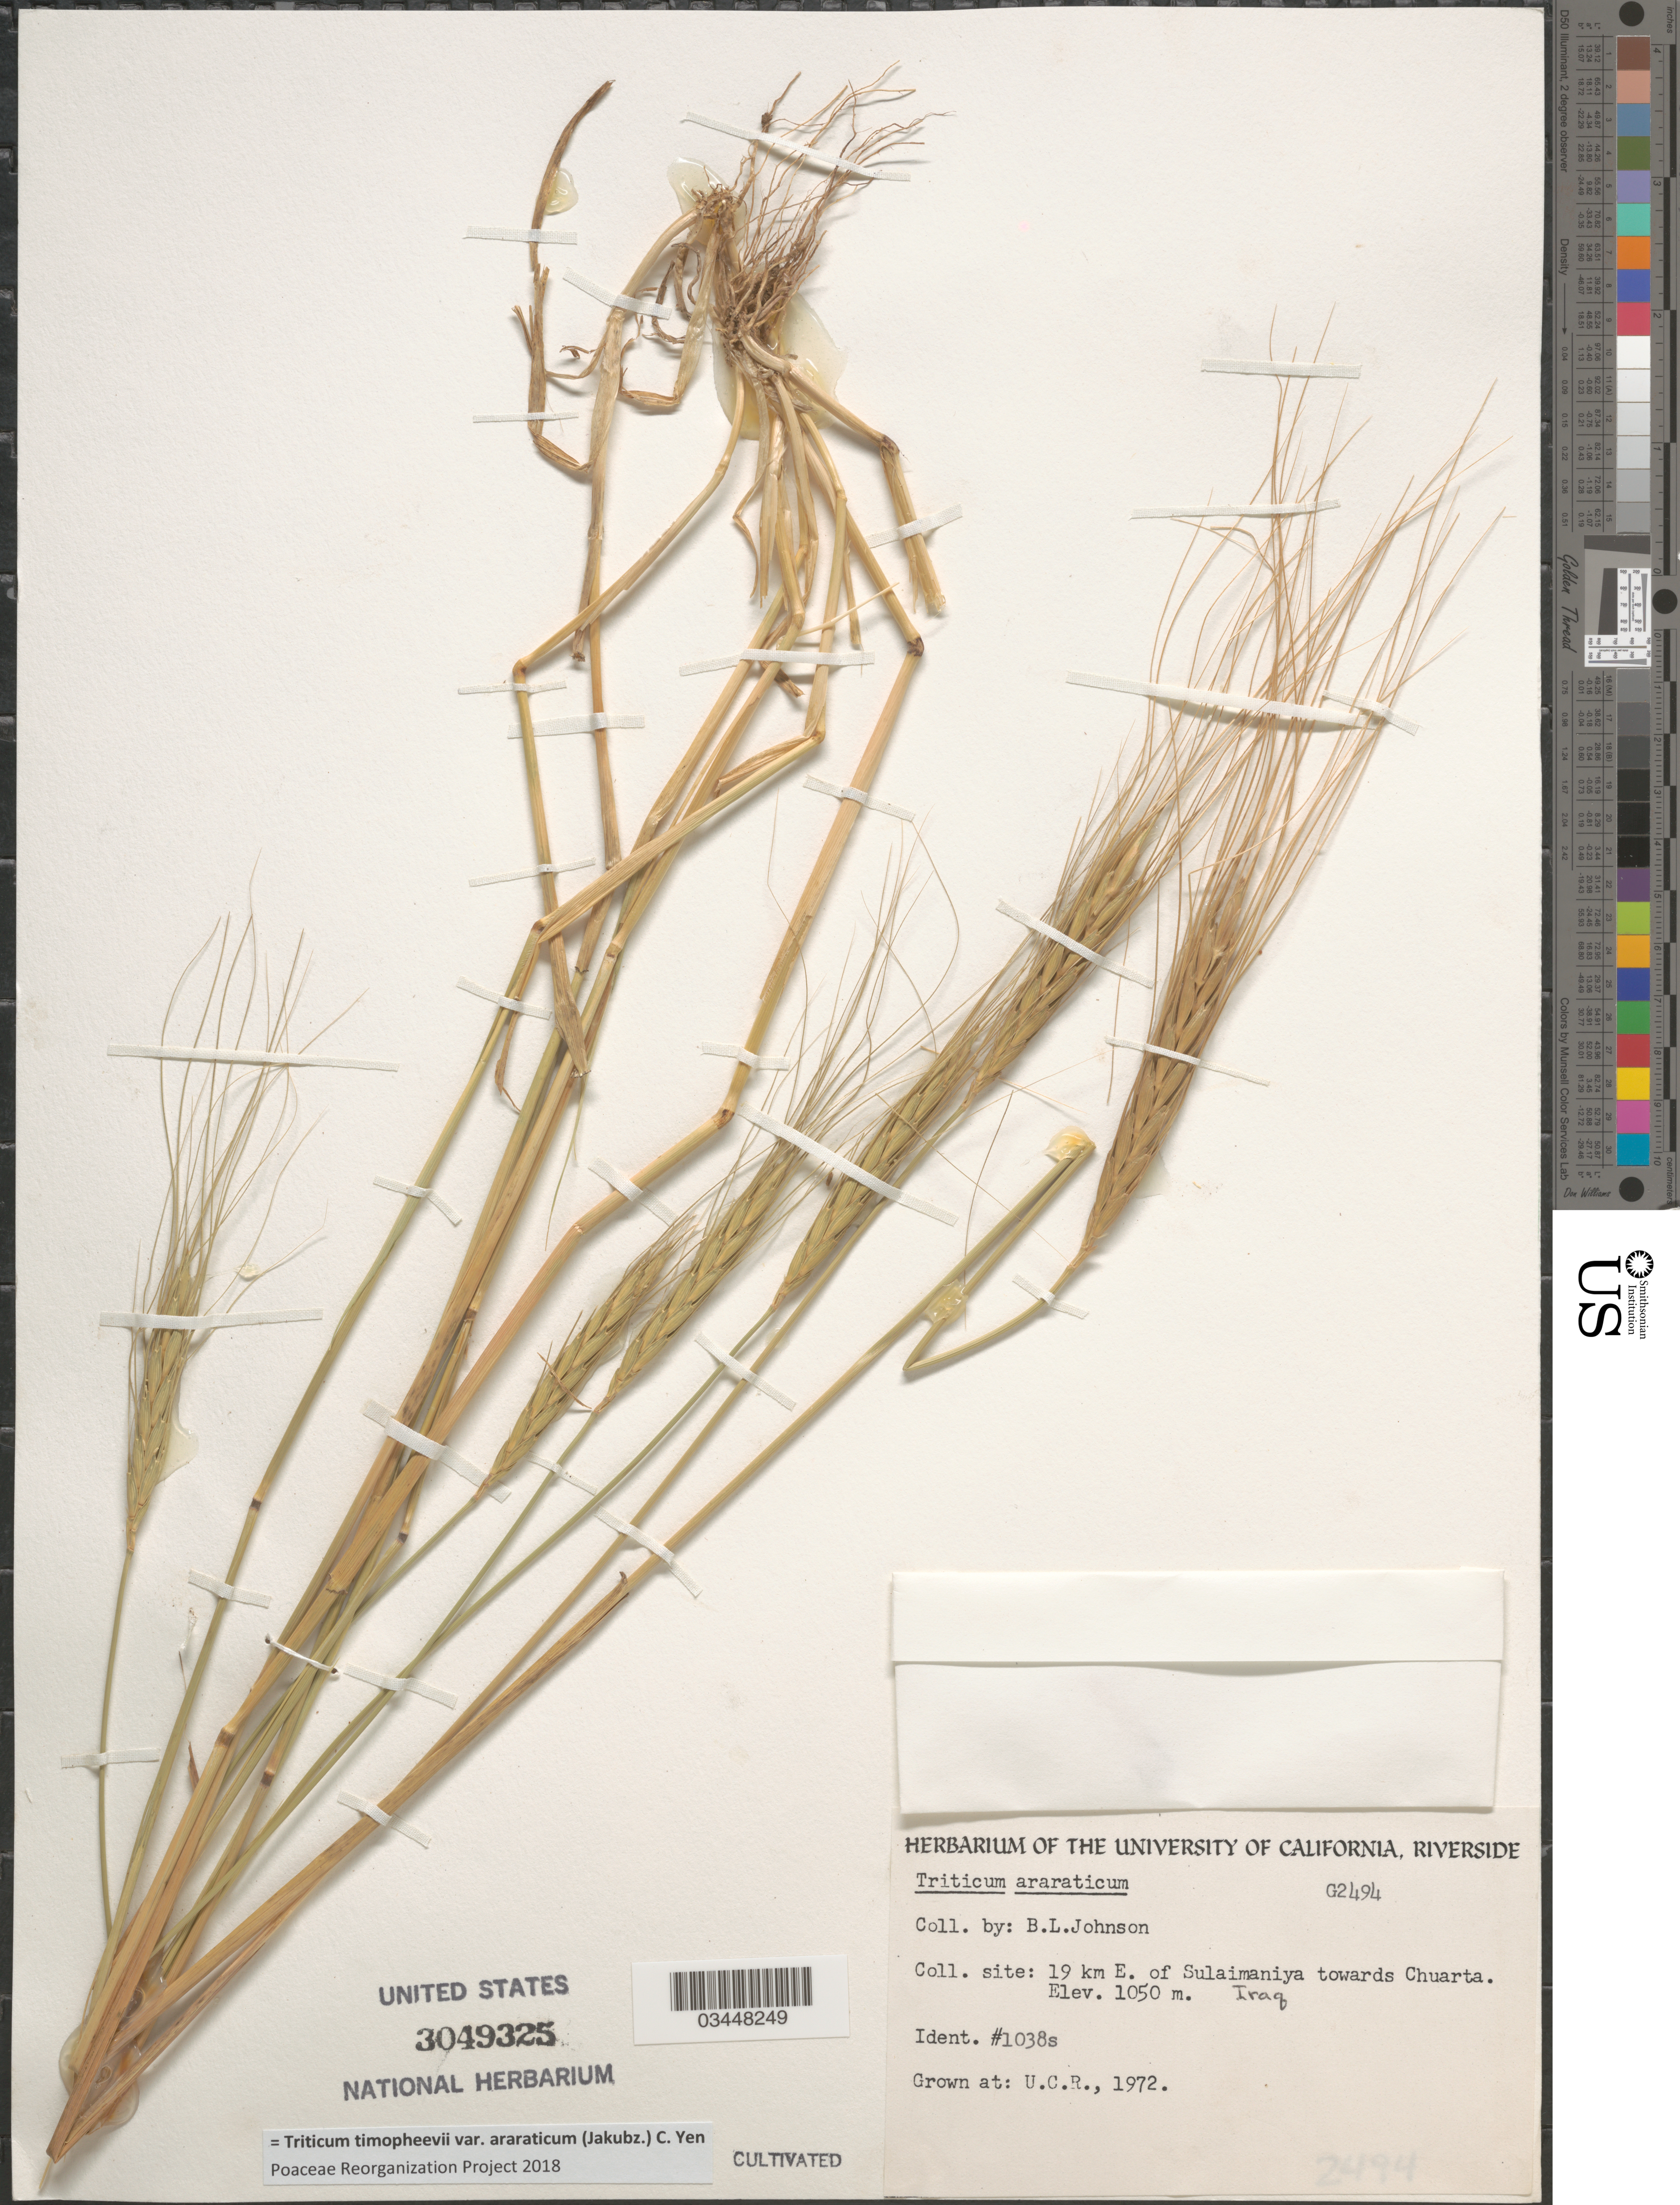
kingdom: Plantae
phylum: Tracheophyta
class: Liliopsida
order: Poales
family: Poaceae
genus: Triticum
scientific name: Triticum timopheevii subsp. araraticum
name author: (Jakubz.) C. Yen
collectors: ex herb. Univ. of California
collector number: G2494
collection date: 1972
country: United States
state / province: California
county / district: Riverside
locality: U.C.R.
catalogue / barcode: US 3049325